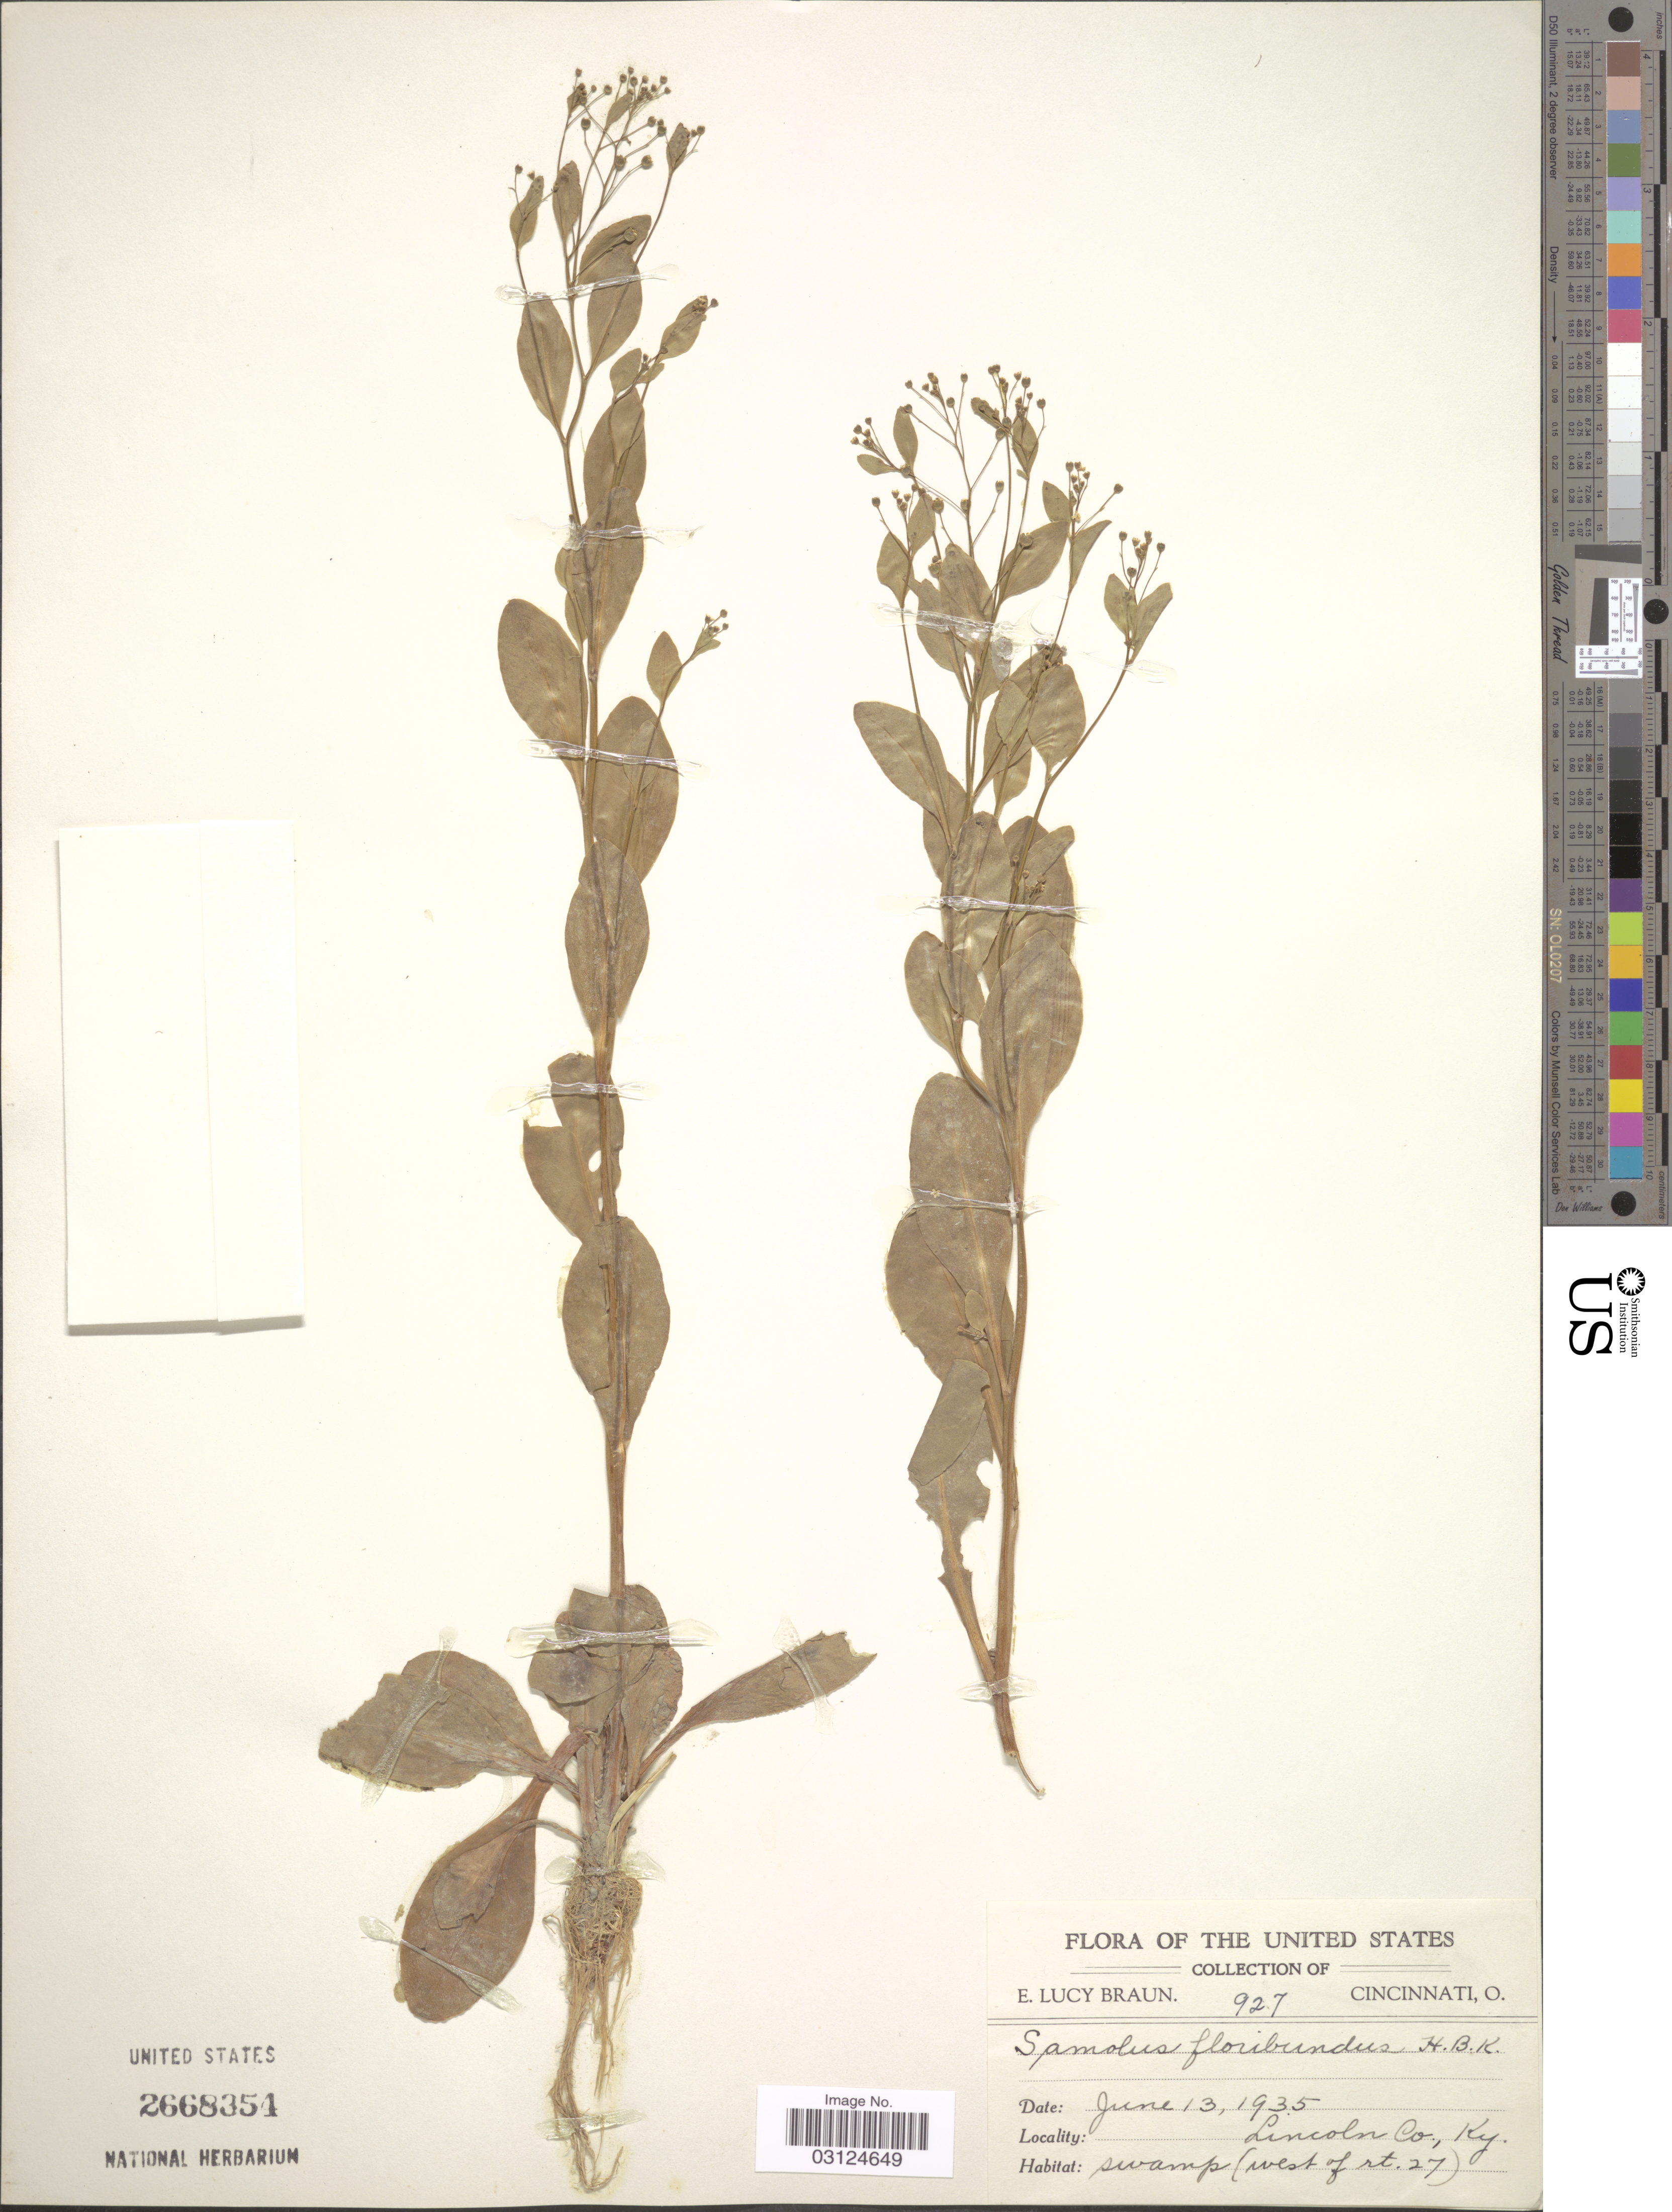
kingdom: Plantae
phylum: Tracheophyta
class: Magnoliopsida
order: Ericales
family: Primulaceae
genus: Samolus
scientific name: Samolus parviflorus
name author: Raf.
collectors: E. L. Braun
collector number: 927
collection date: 1935-06-13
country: United States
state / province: Kentucky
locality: Lincoln Co. Swamp (west of rt. 27).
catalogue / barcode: US 2668354